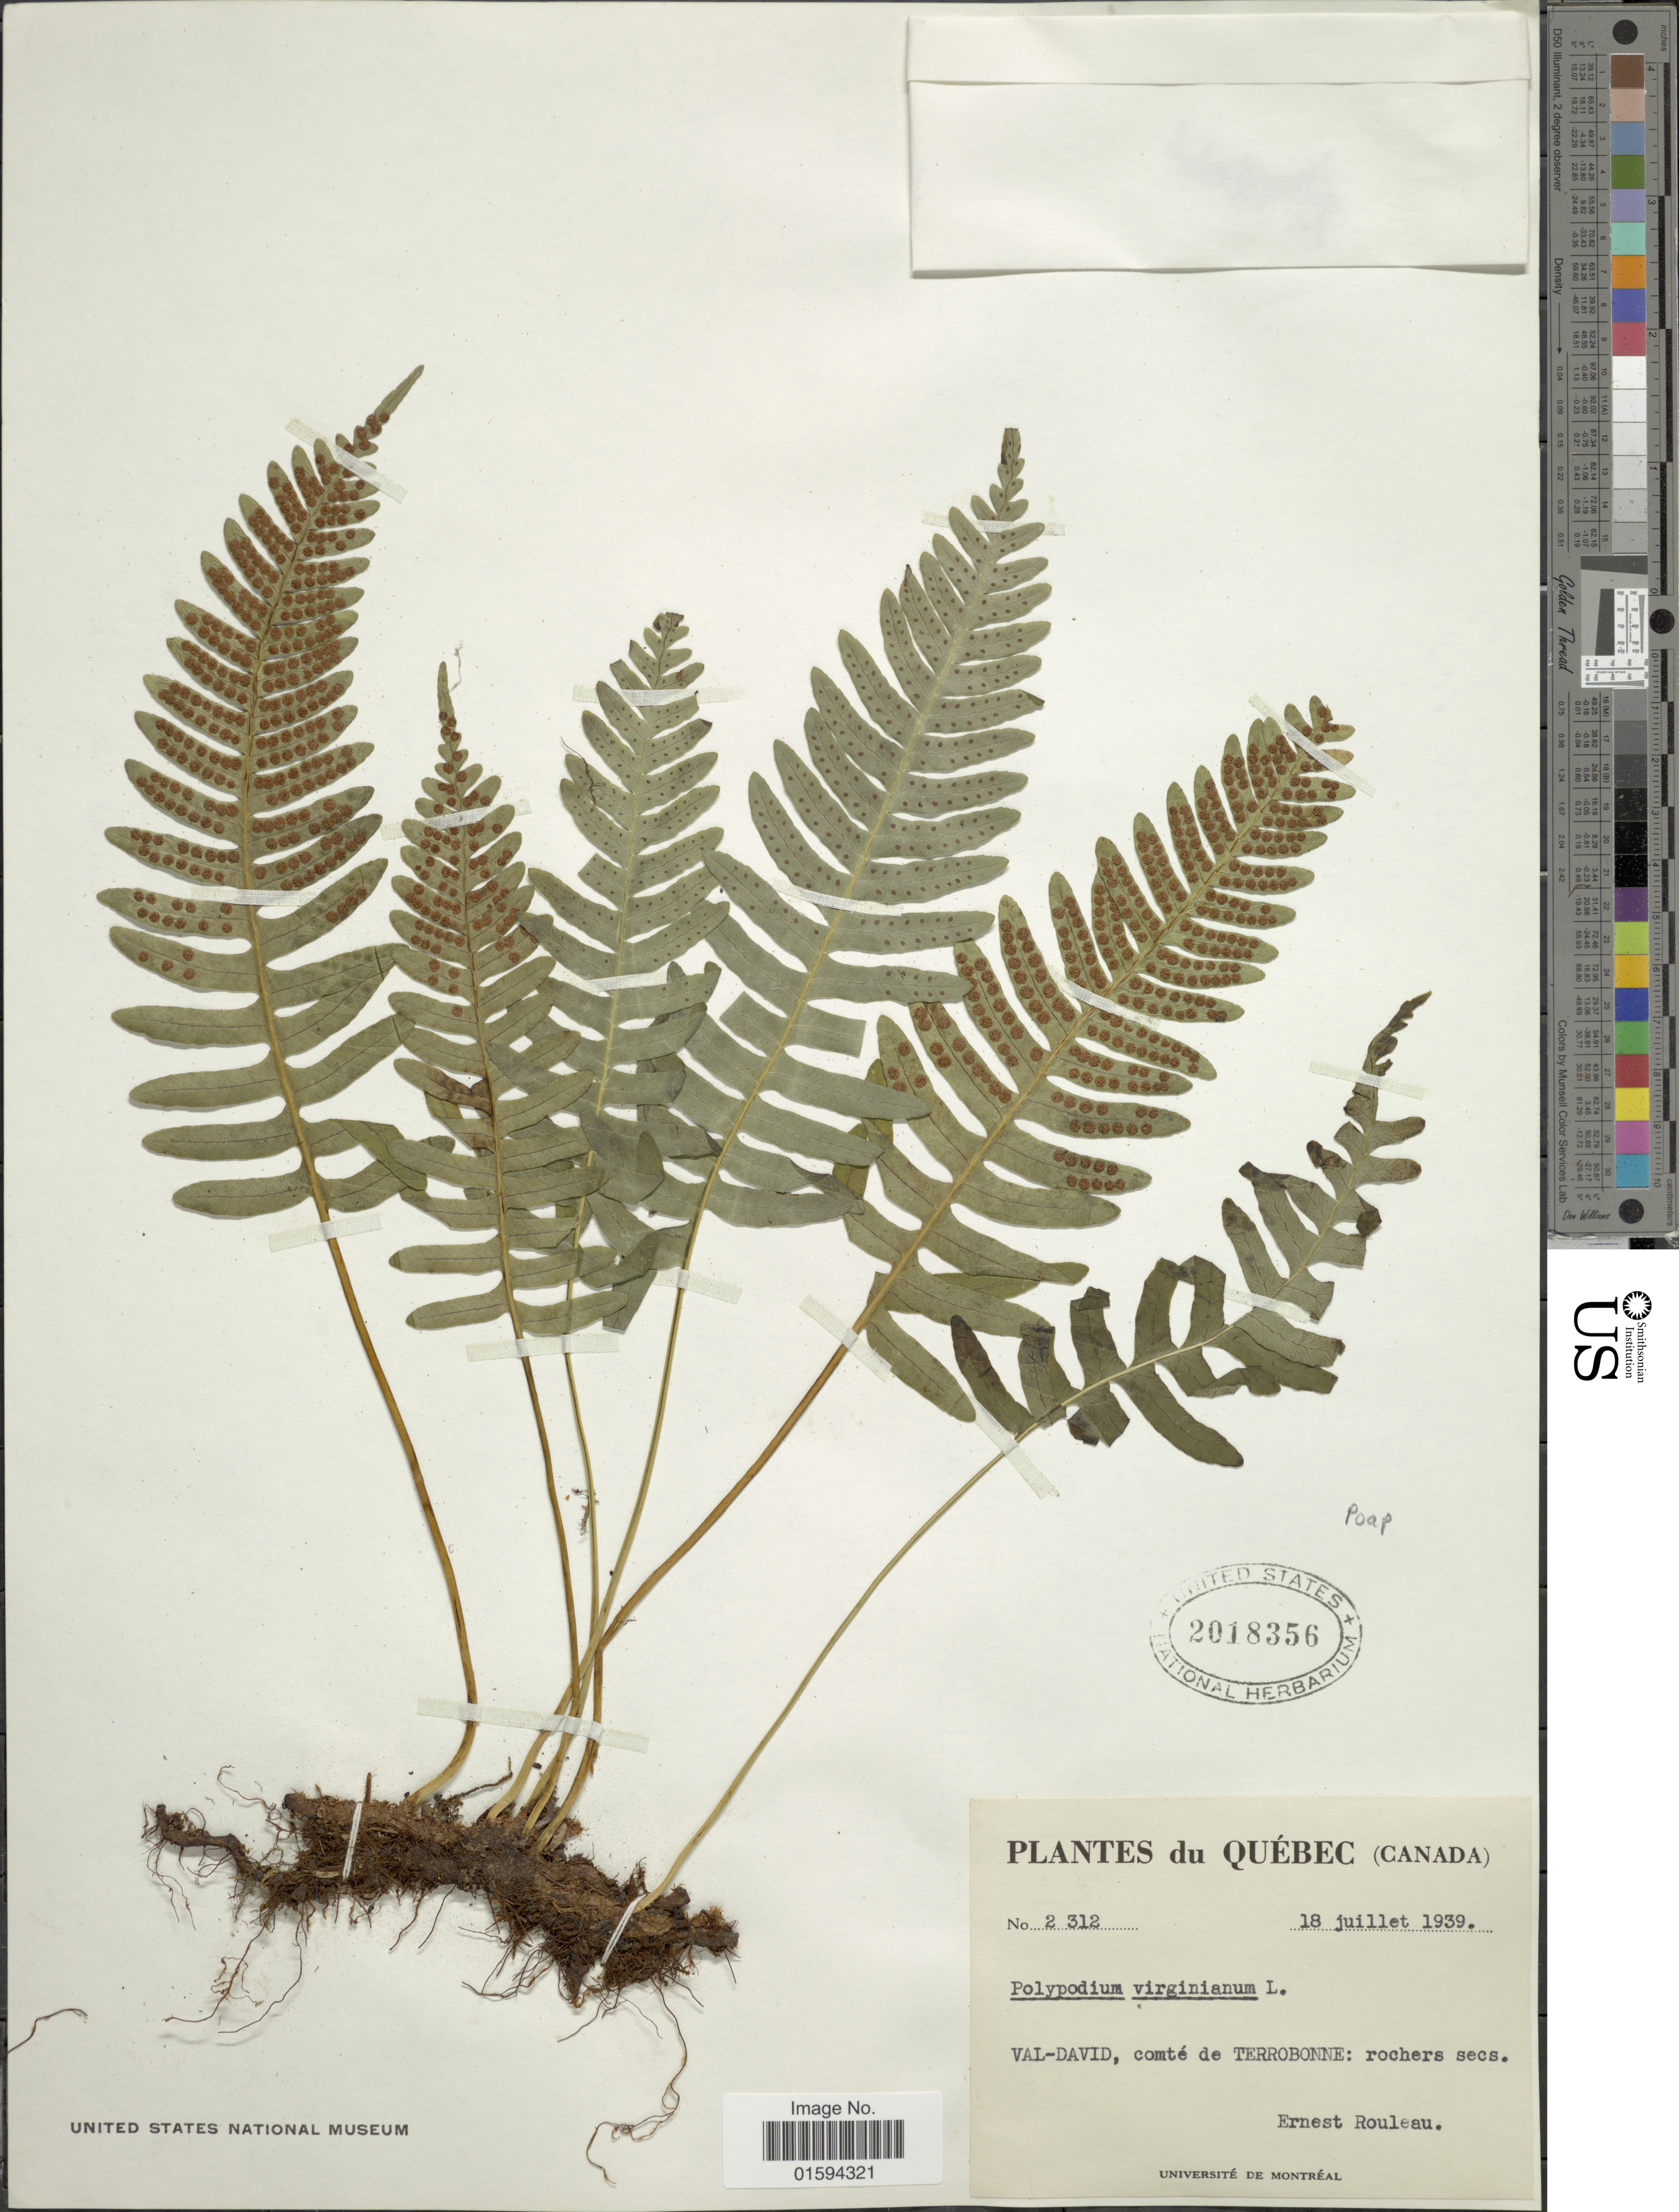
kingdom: Plantae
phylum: Tracheophyta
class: Polypodiopsida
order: Polypodiales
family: Polypodiaceae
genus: Polypodium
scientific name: Polypodium appalachianum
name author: Haufler & Windham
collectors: J. Rouleau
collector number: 2312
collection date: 1939-07-18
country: Canada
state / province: Quebec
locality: Val-David, comté de Terrobonne: rochers secs.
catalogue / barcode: US 2018356